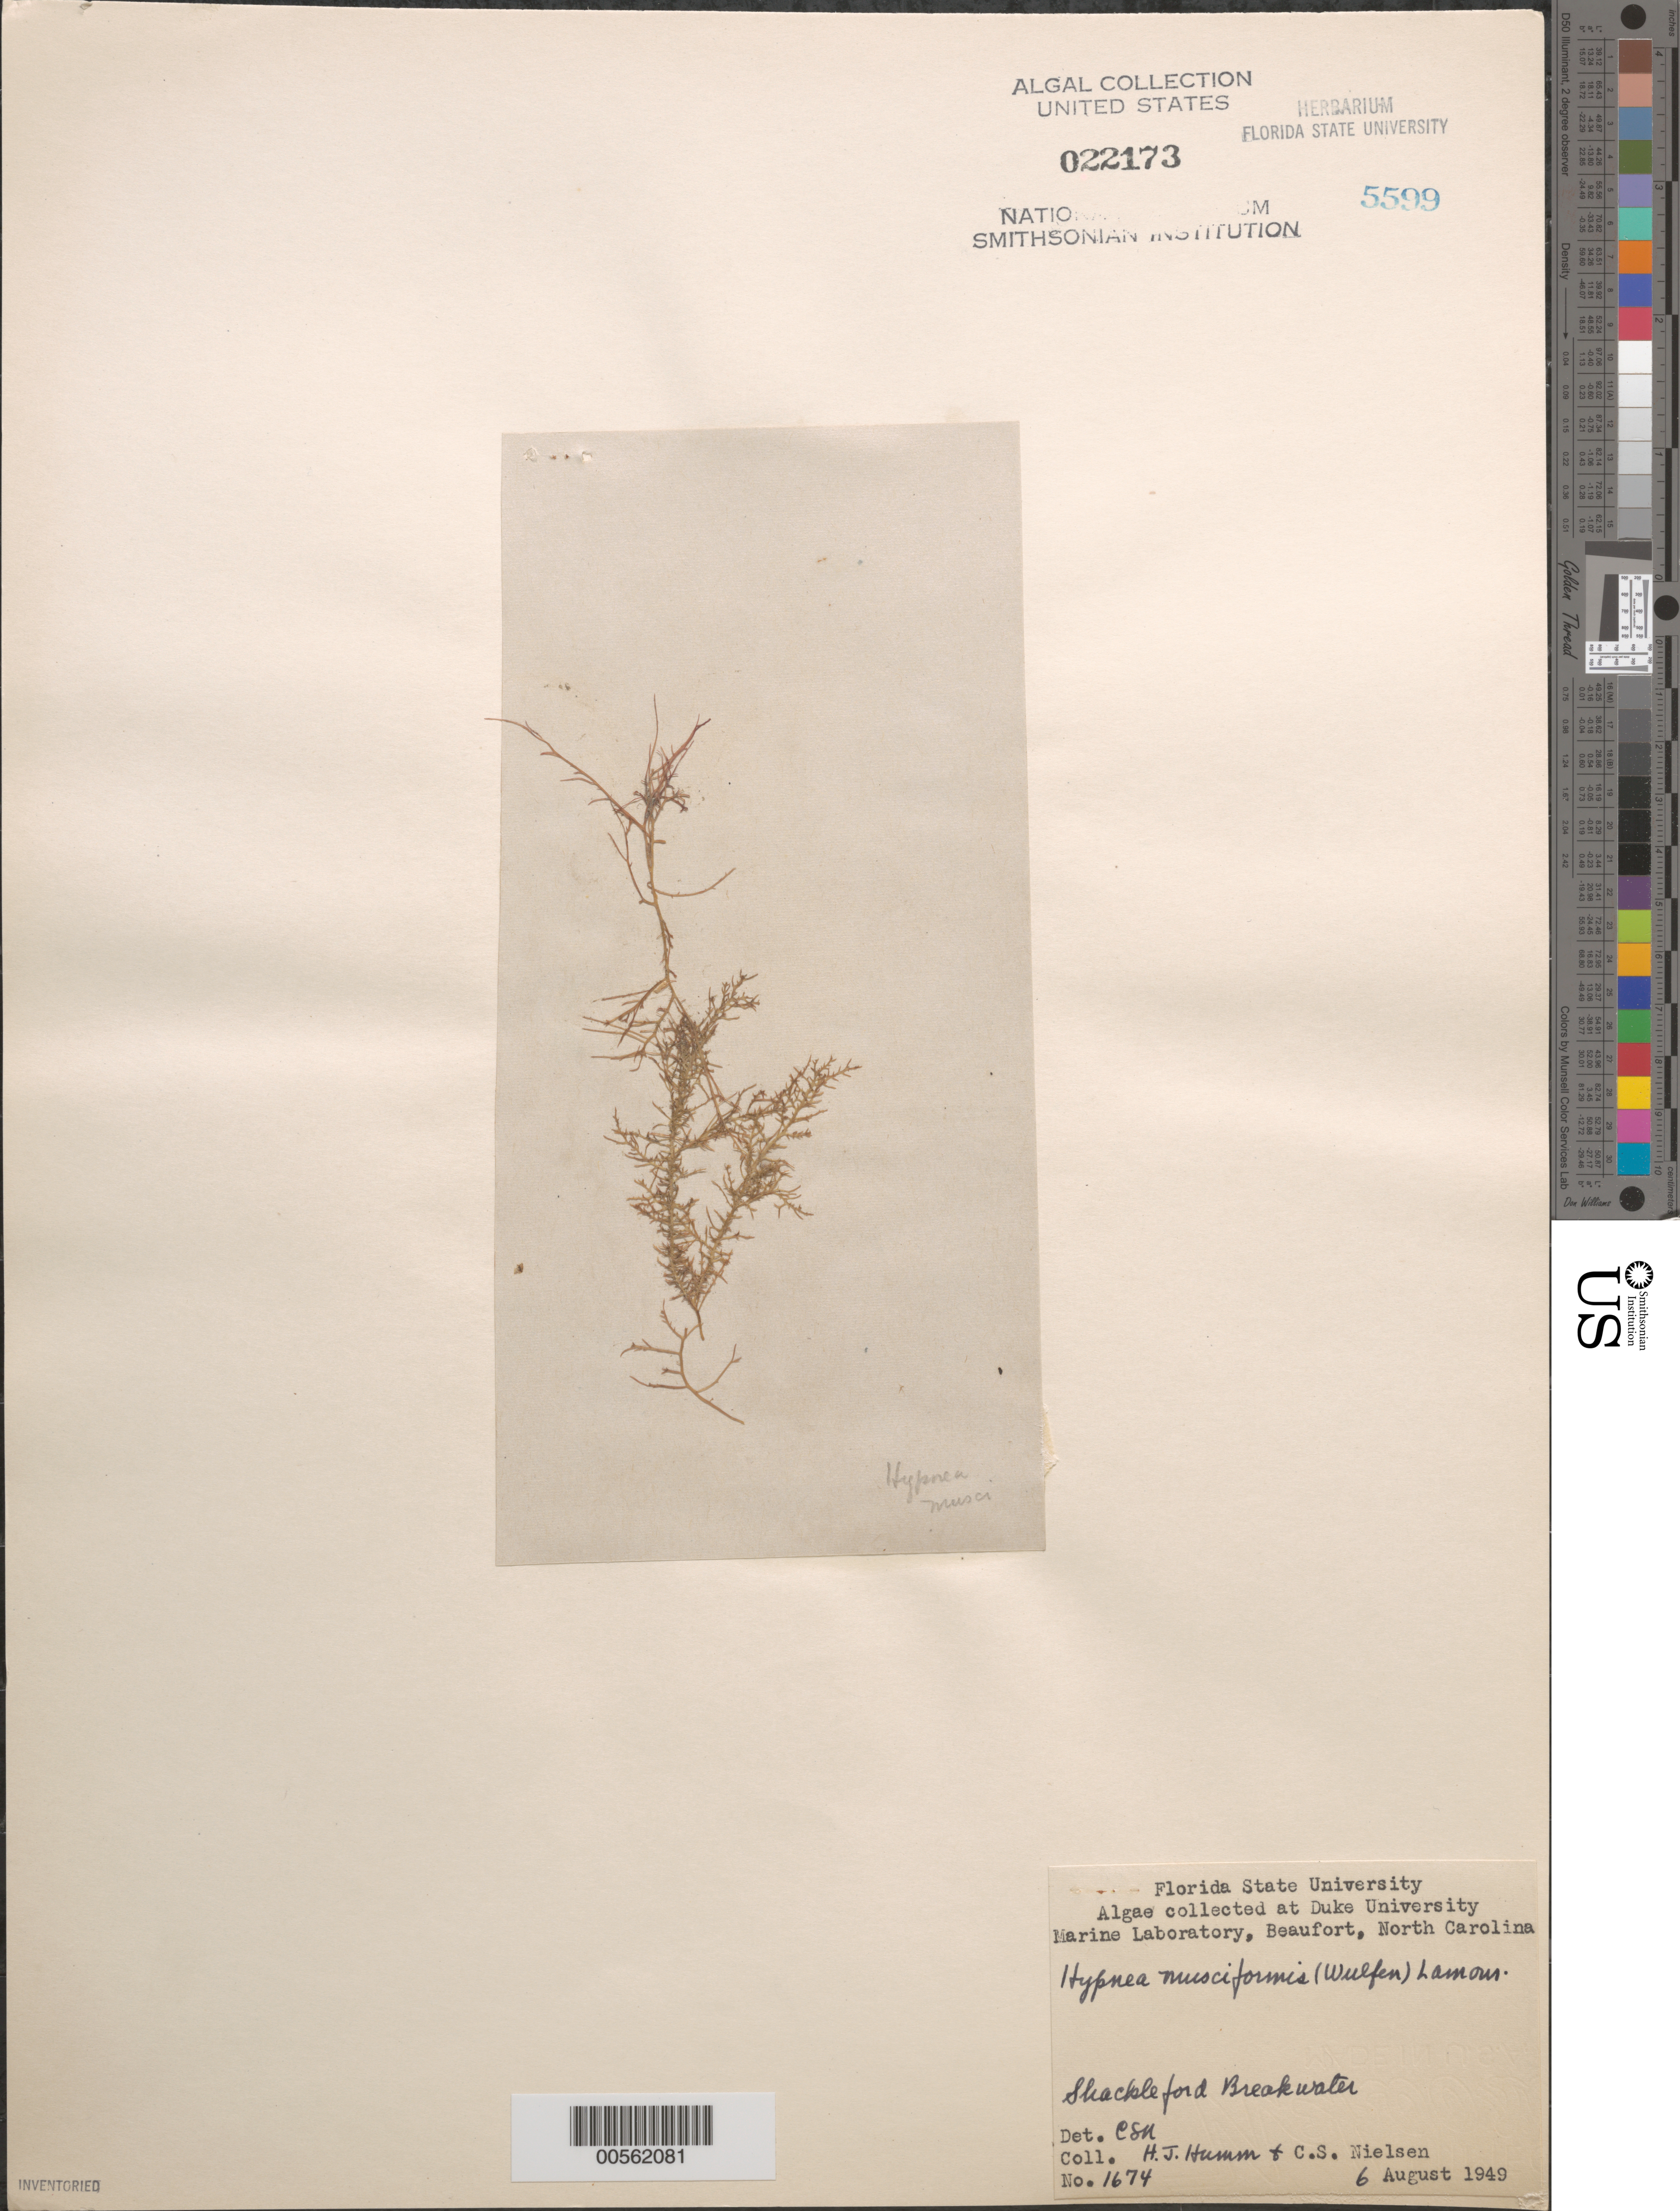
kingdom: Plantae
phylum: Rhodophyta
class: Florideophyceae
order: Gigartinales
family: Cystocloniaceae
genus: Hypnea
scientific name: Hypnea musciformis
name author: (Wulfen) J.V.Lamouroux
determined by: Nielsen, C. S.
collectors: H. J. Humm & C. S. Nielsen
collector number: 1674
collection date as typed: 06 Aug 1949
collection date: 1949-08-06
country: United States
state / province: North Carolina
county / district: Carteret County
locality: Beaufort, Shackleford breakwater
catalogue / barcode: US 22173